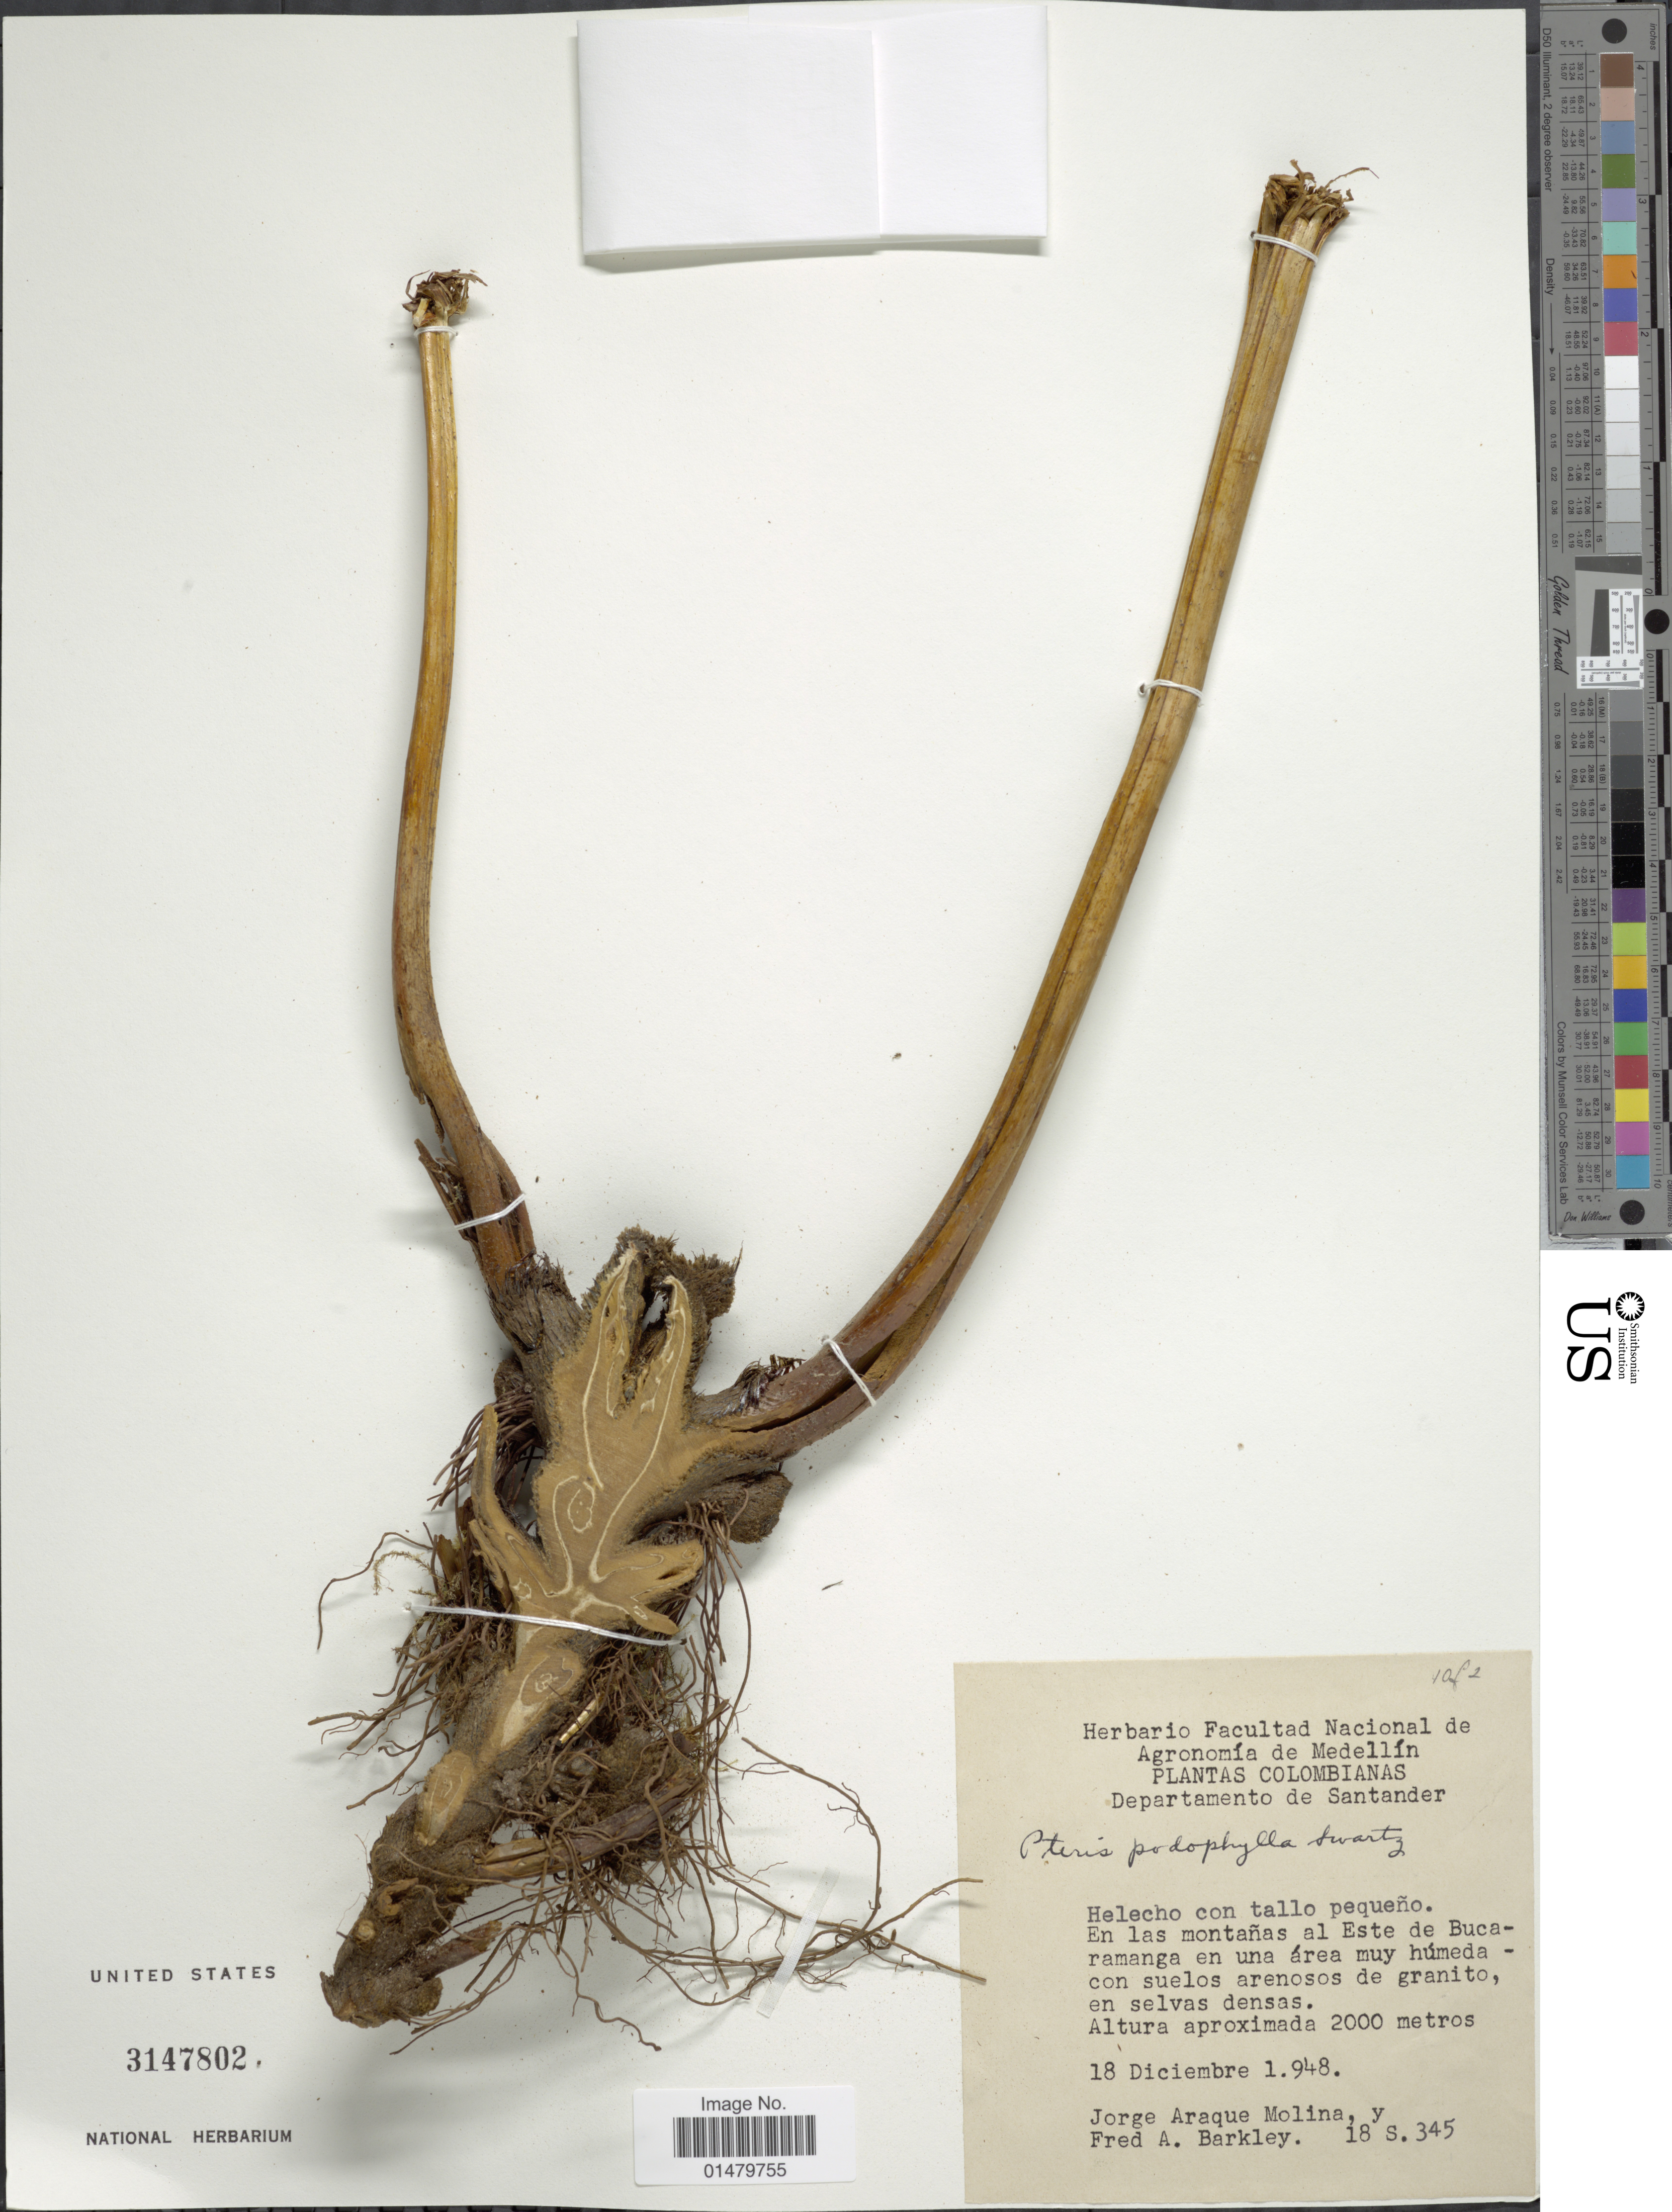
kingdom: Plantae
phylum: Tracheophyta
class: Polypodiopsida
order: Polypodiales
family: Pteridaceae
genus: Pteris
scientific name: Pteris podophylla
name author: Sw.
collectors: J. A. Molina & F. A. Barkley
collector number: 18S.345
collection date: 1948-12-18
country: Colombia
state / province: Santander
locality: Plantas Colombianas. Departamento de Santander. En las montanas al Este de Bucaramanga en una area muy humeda - con suelos arenosos de granito, en selvas densas.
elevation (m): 2000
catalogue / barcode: US 3147802